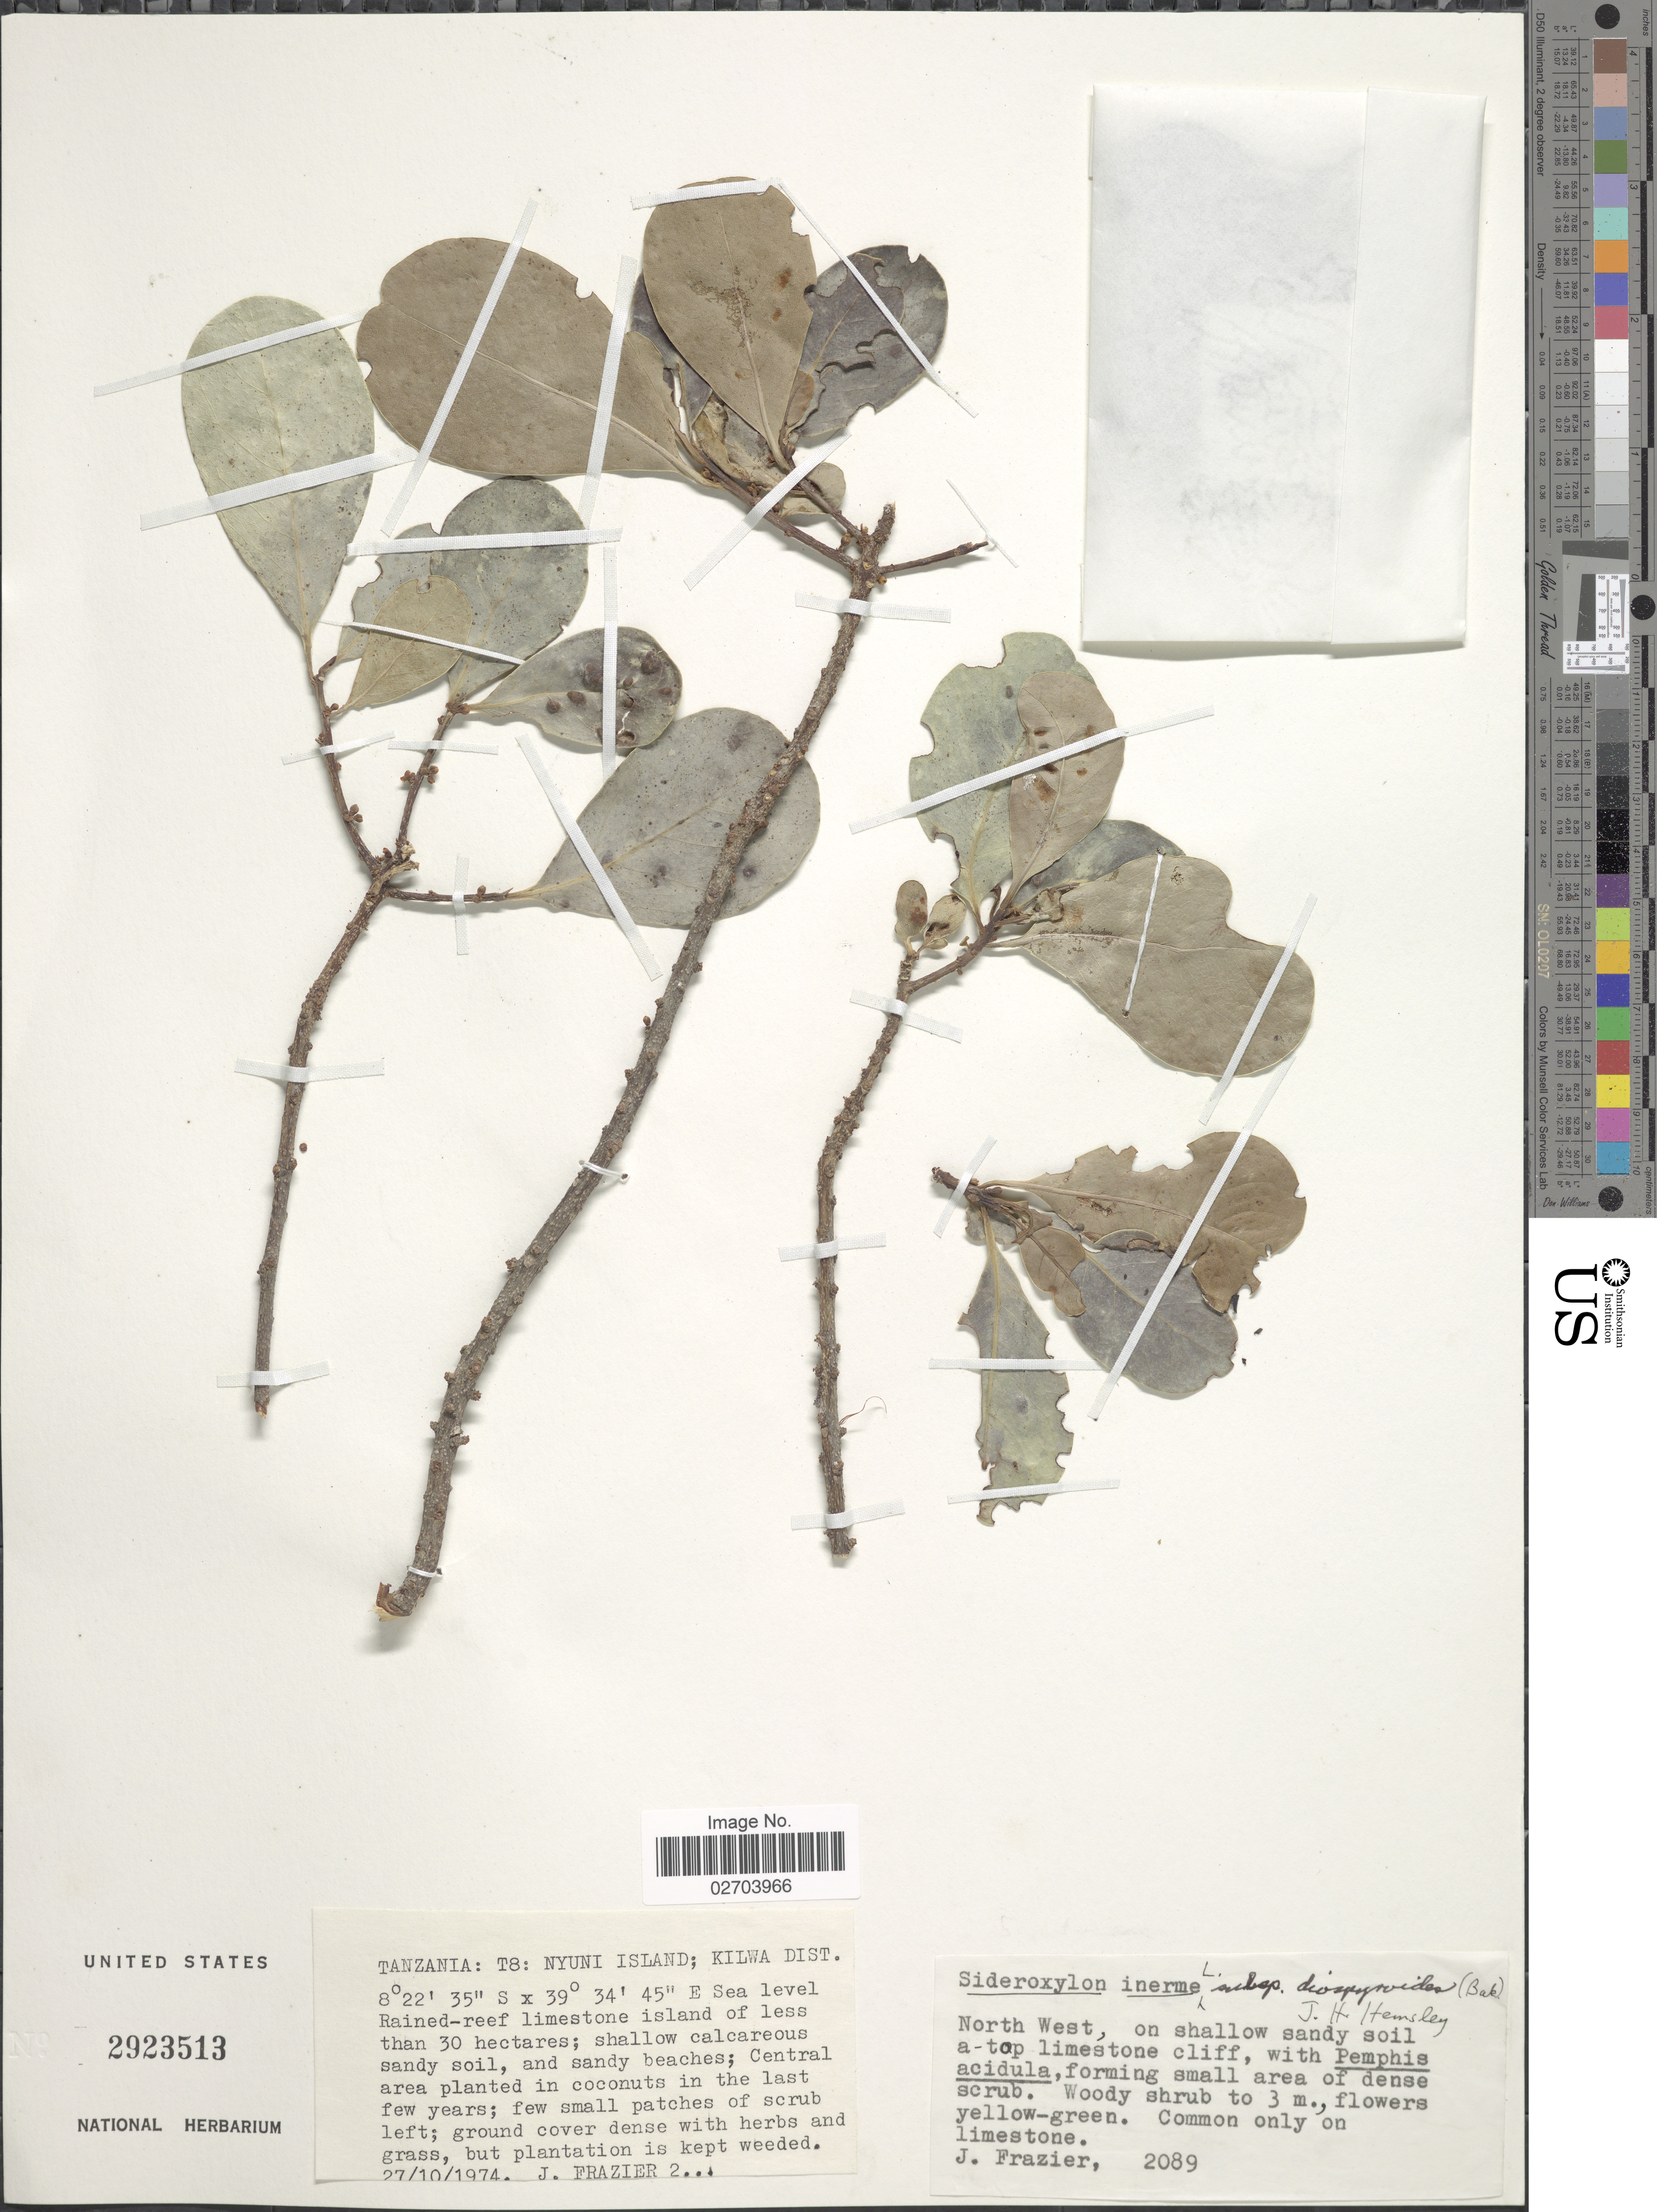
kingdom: Plantae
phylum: Tracheophyta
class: Magnoliopsida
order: Ericales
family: Sapotaceae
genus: Sideroxylon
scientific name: Sideroxylon inerme subsp. diospyroides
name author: J.H. Hemsl.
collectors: J. Frazier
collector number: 2089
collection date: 1974-10-27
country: Tanzania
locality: Tanzania: T8: Nyuni Island; Kilwa Dist. North West, on shallow sandy soil a-top limestone cliff.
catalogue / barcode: US 2923513